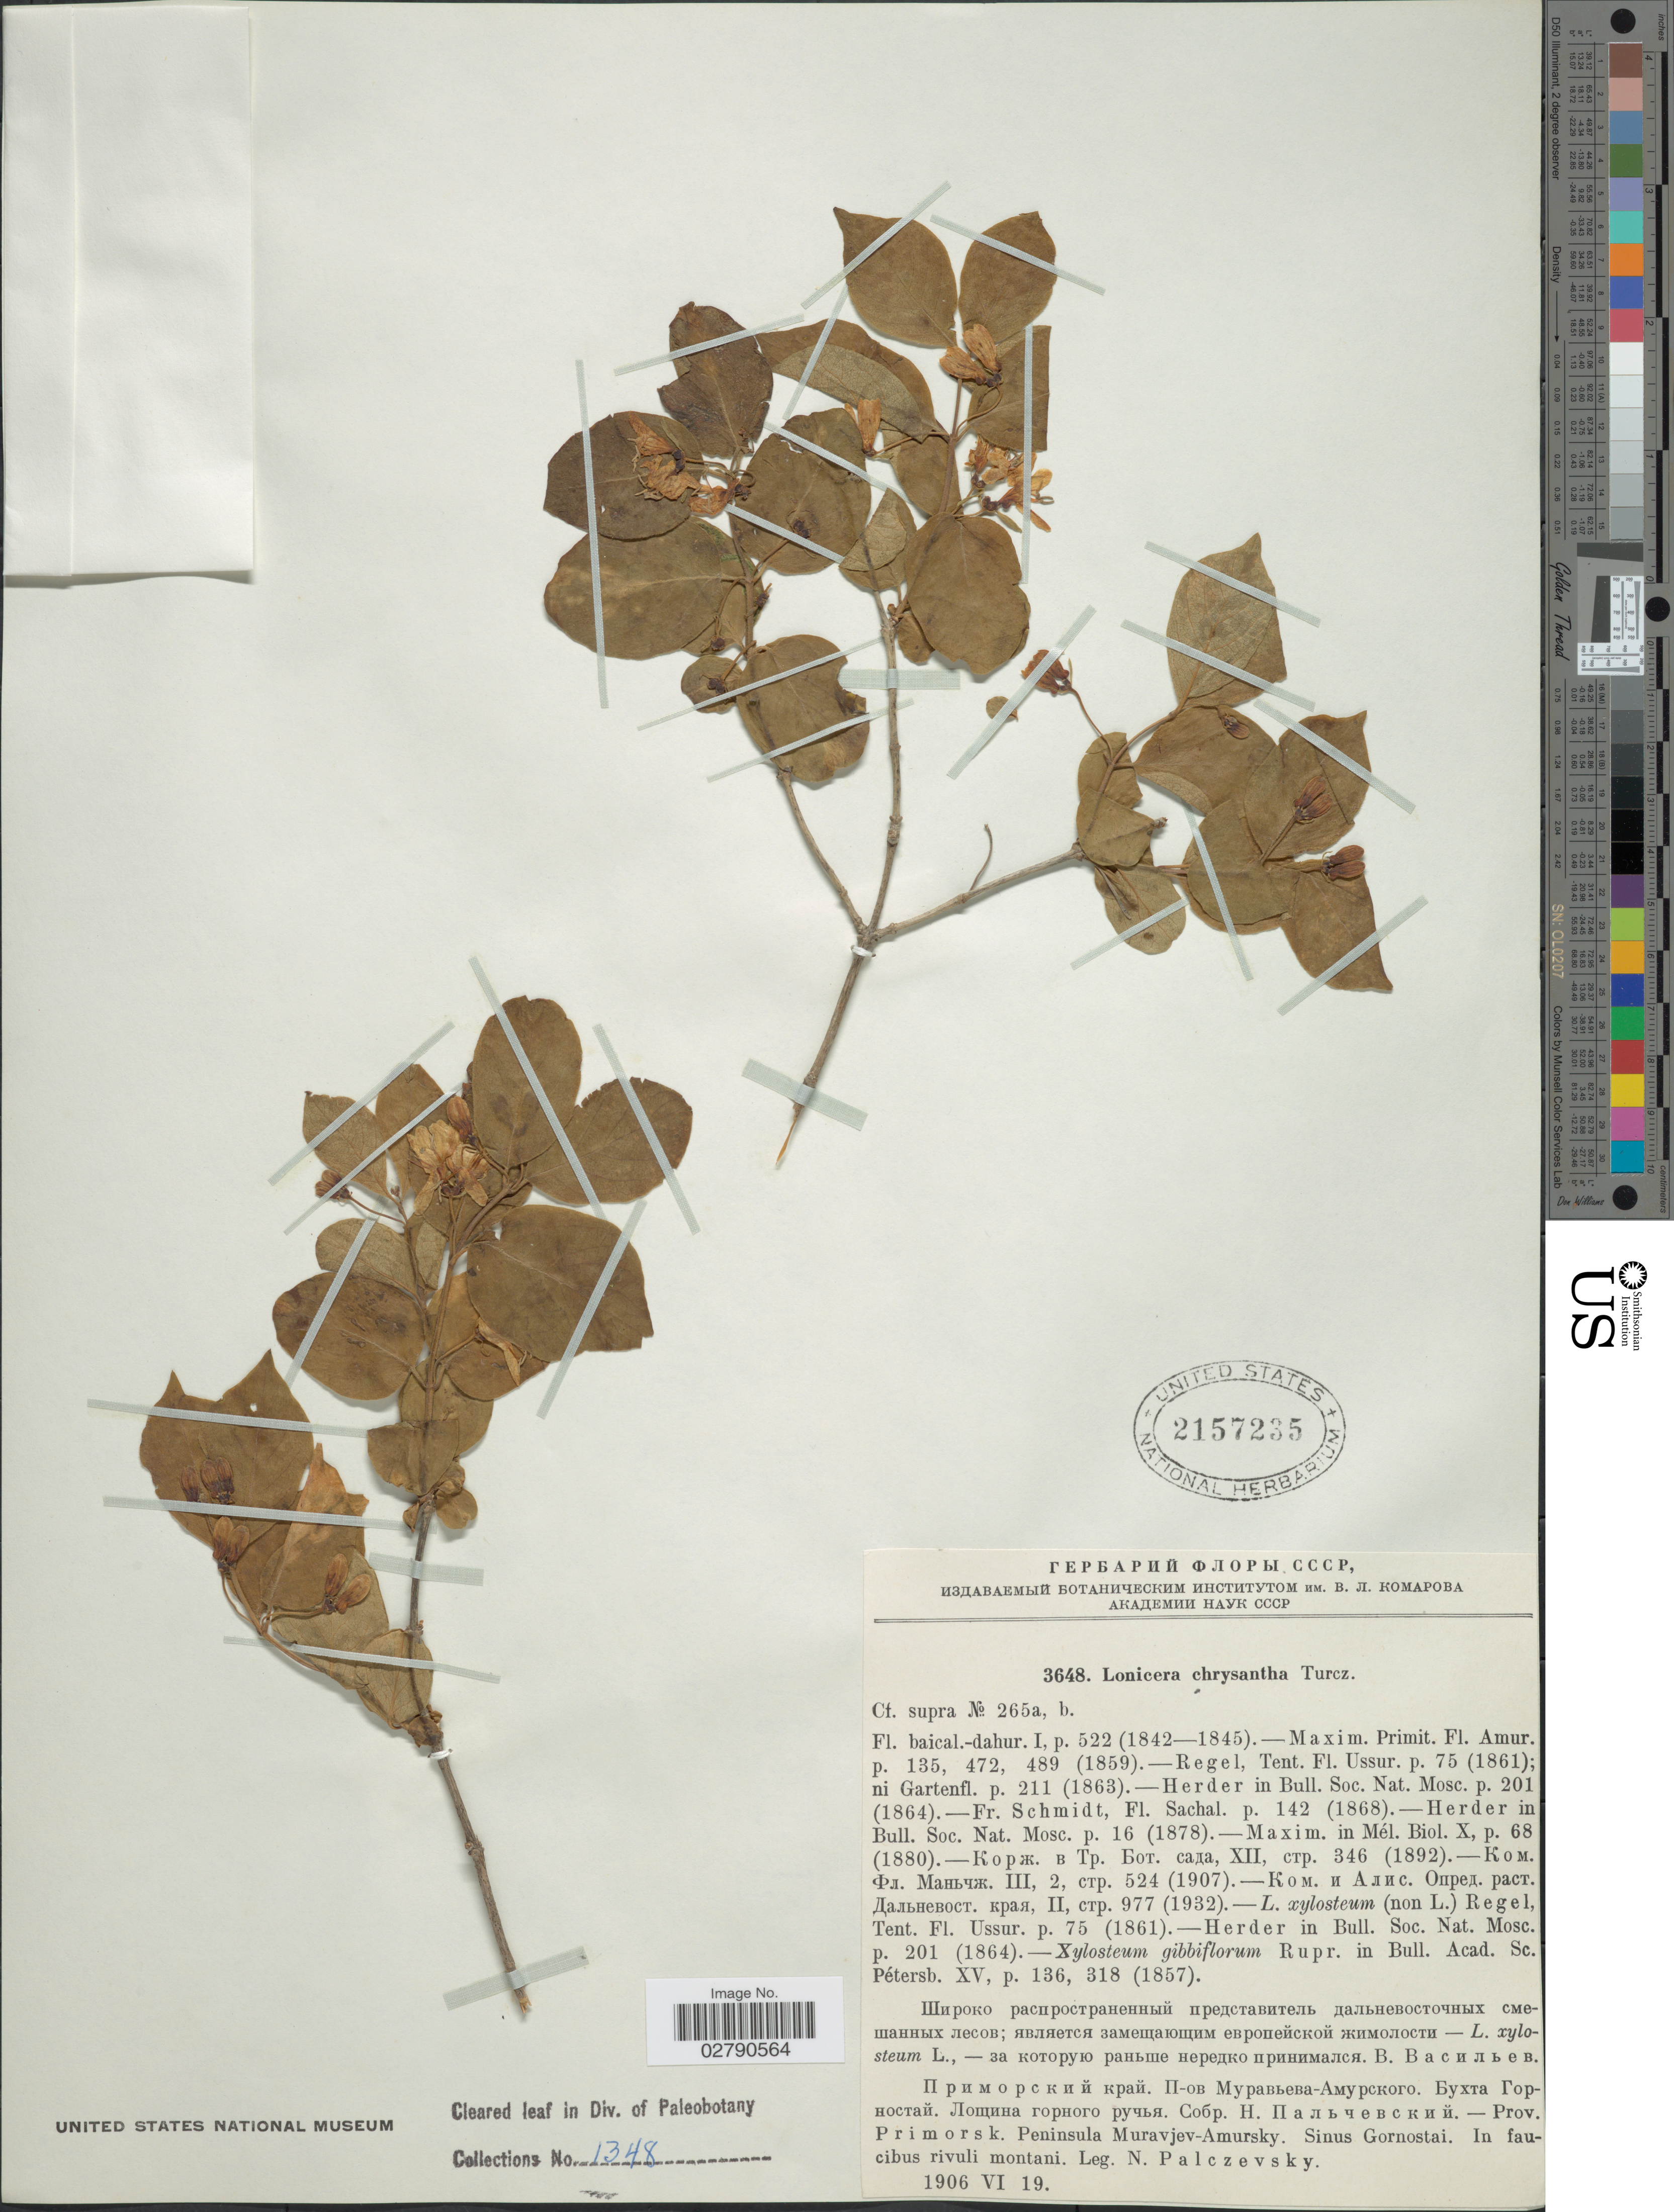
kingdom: Plantae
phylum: Tracheophyta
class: Magnoliopsida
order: Dipsacales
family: Caprifoliaceae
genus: Lonicera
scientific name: Lonicera chrysantha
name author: Turcz. ex Ledeb.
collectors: N. Palczevsky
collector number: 3648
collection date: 1906-06-19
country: Russian Federation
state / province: Primorsky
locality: Prov. Primorsk. Peninsula Muravjev-Amursky. Sinus Gornostai.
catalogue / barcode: US 2157235